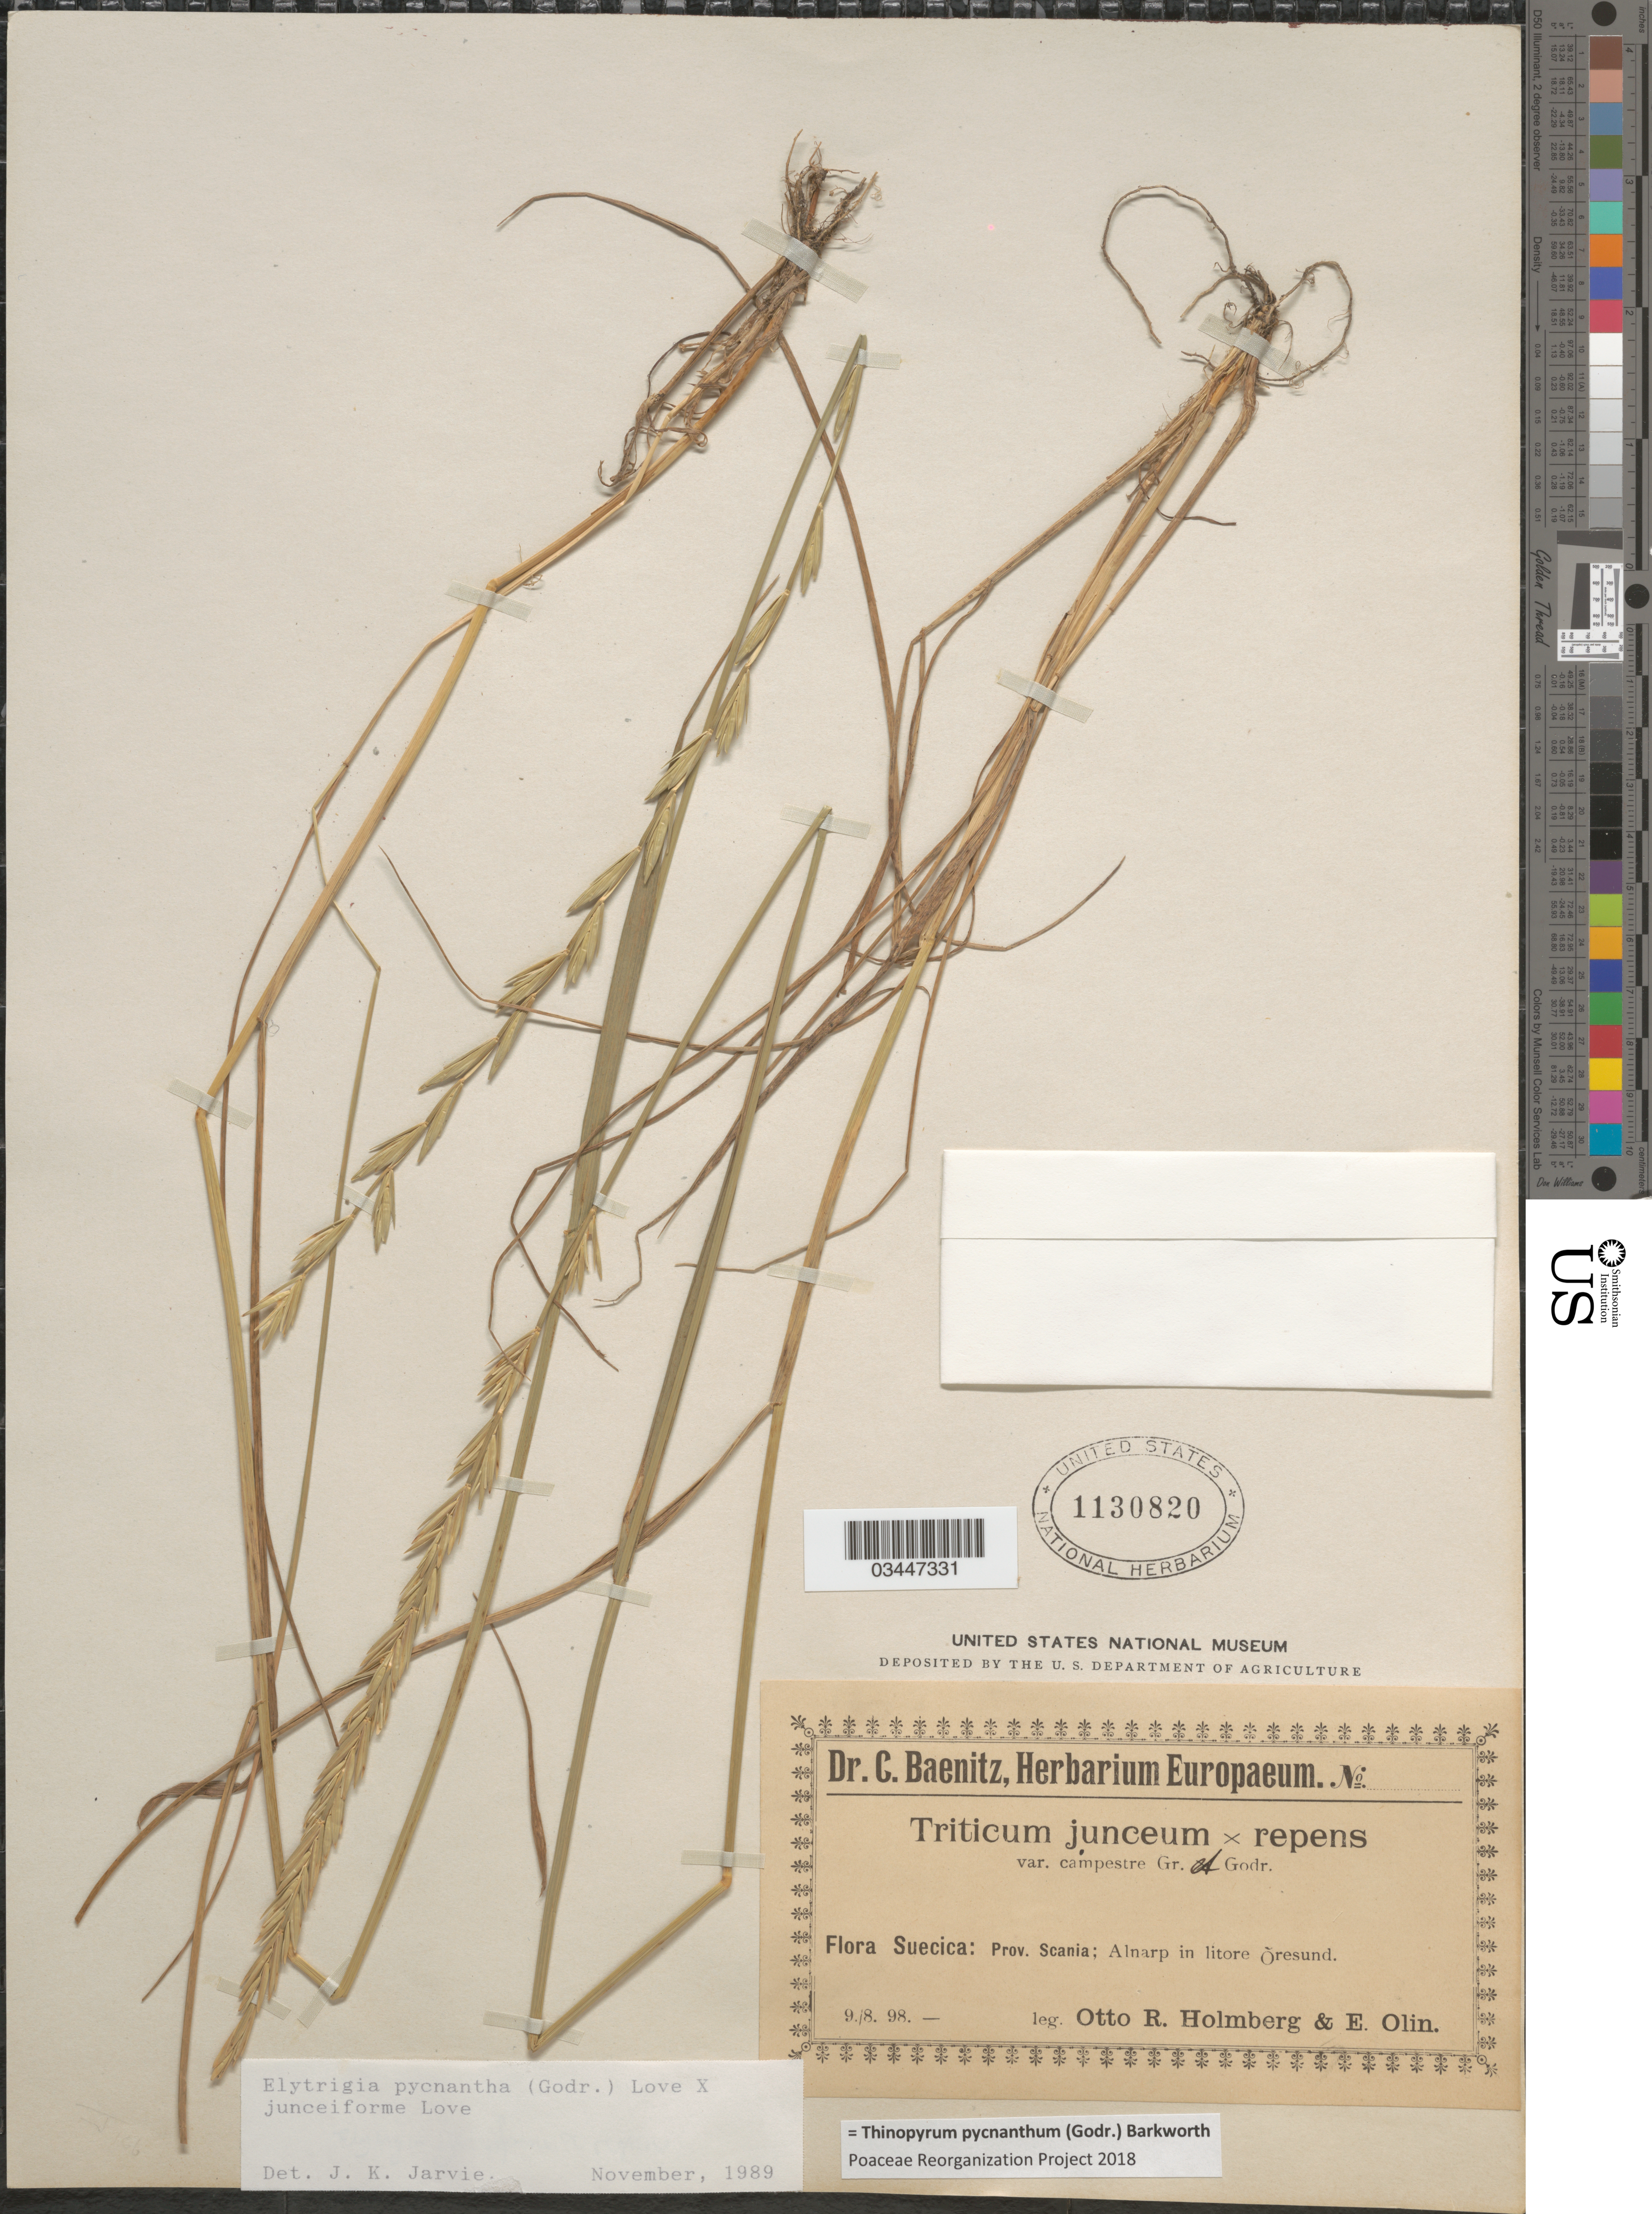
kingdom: Plantae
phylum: Tracheophyta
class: Liliopsida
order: Poales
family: Poaceae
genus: Thinopyrum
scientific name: Thinopyrum pycnanthum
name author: (Godr.) Barkworth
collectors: O. Holmberg & E. Olin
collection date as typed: Transcribed d/m/y: 9/8/98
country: Sweden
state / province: Skåne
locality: Suecica: Prov. Scania; Alnarp in litore Õresund.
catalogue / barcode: US 1130820